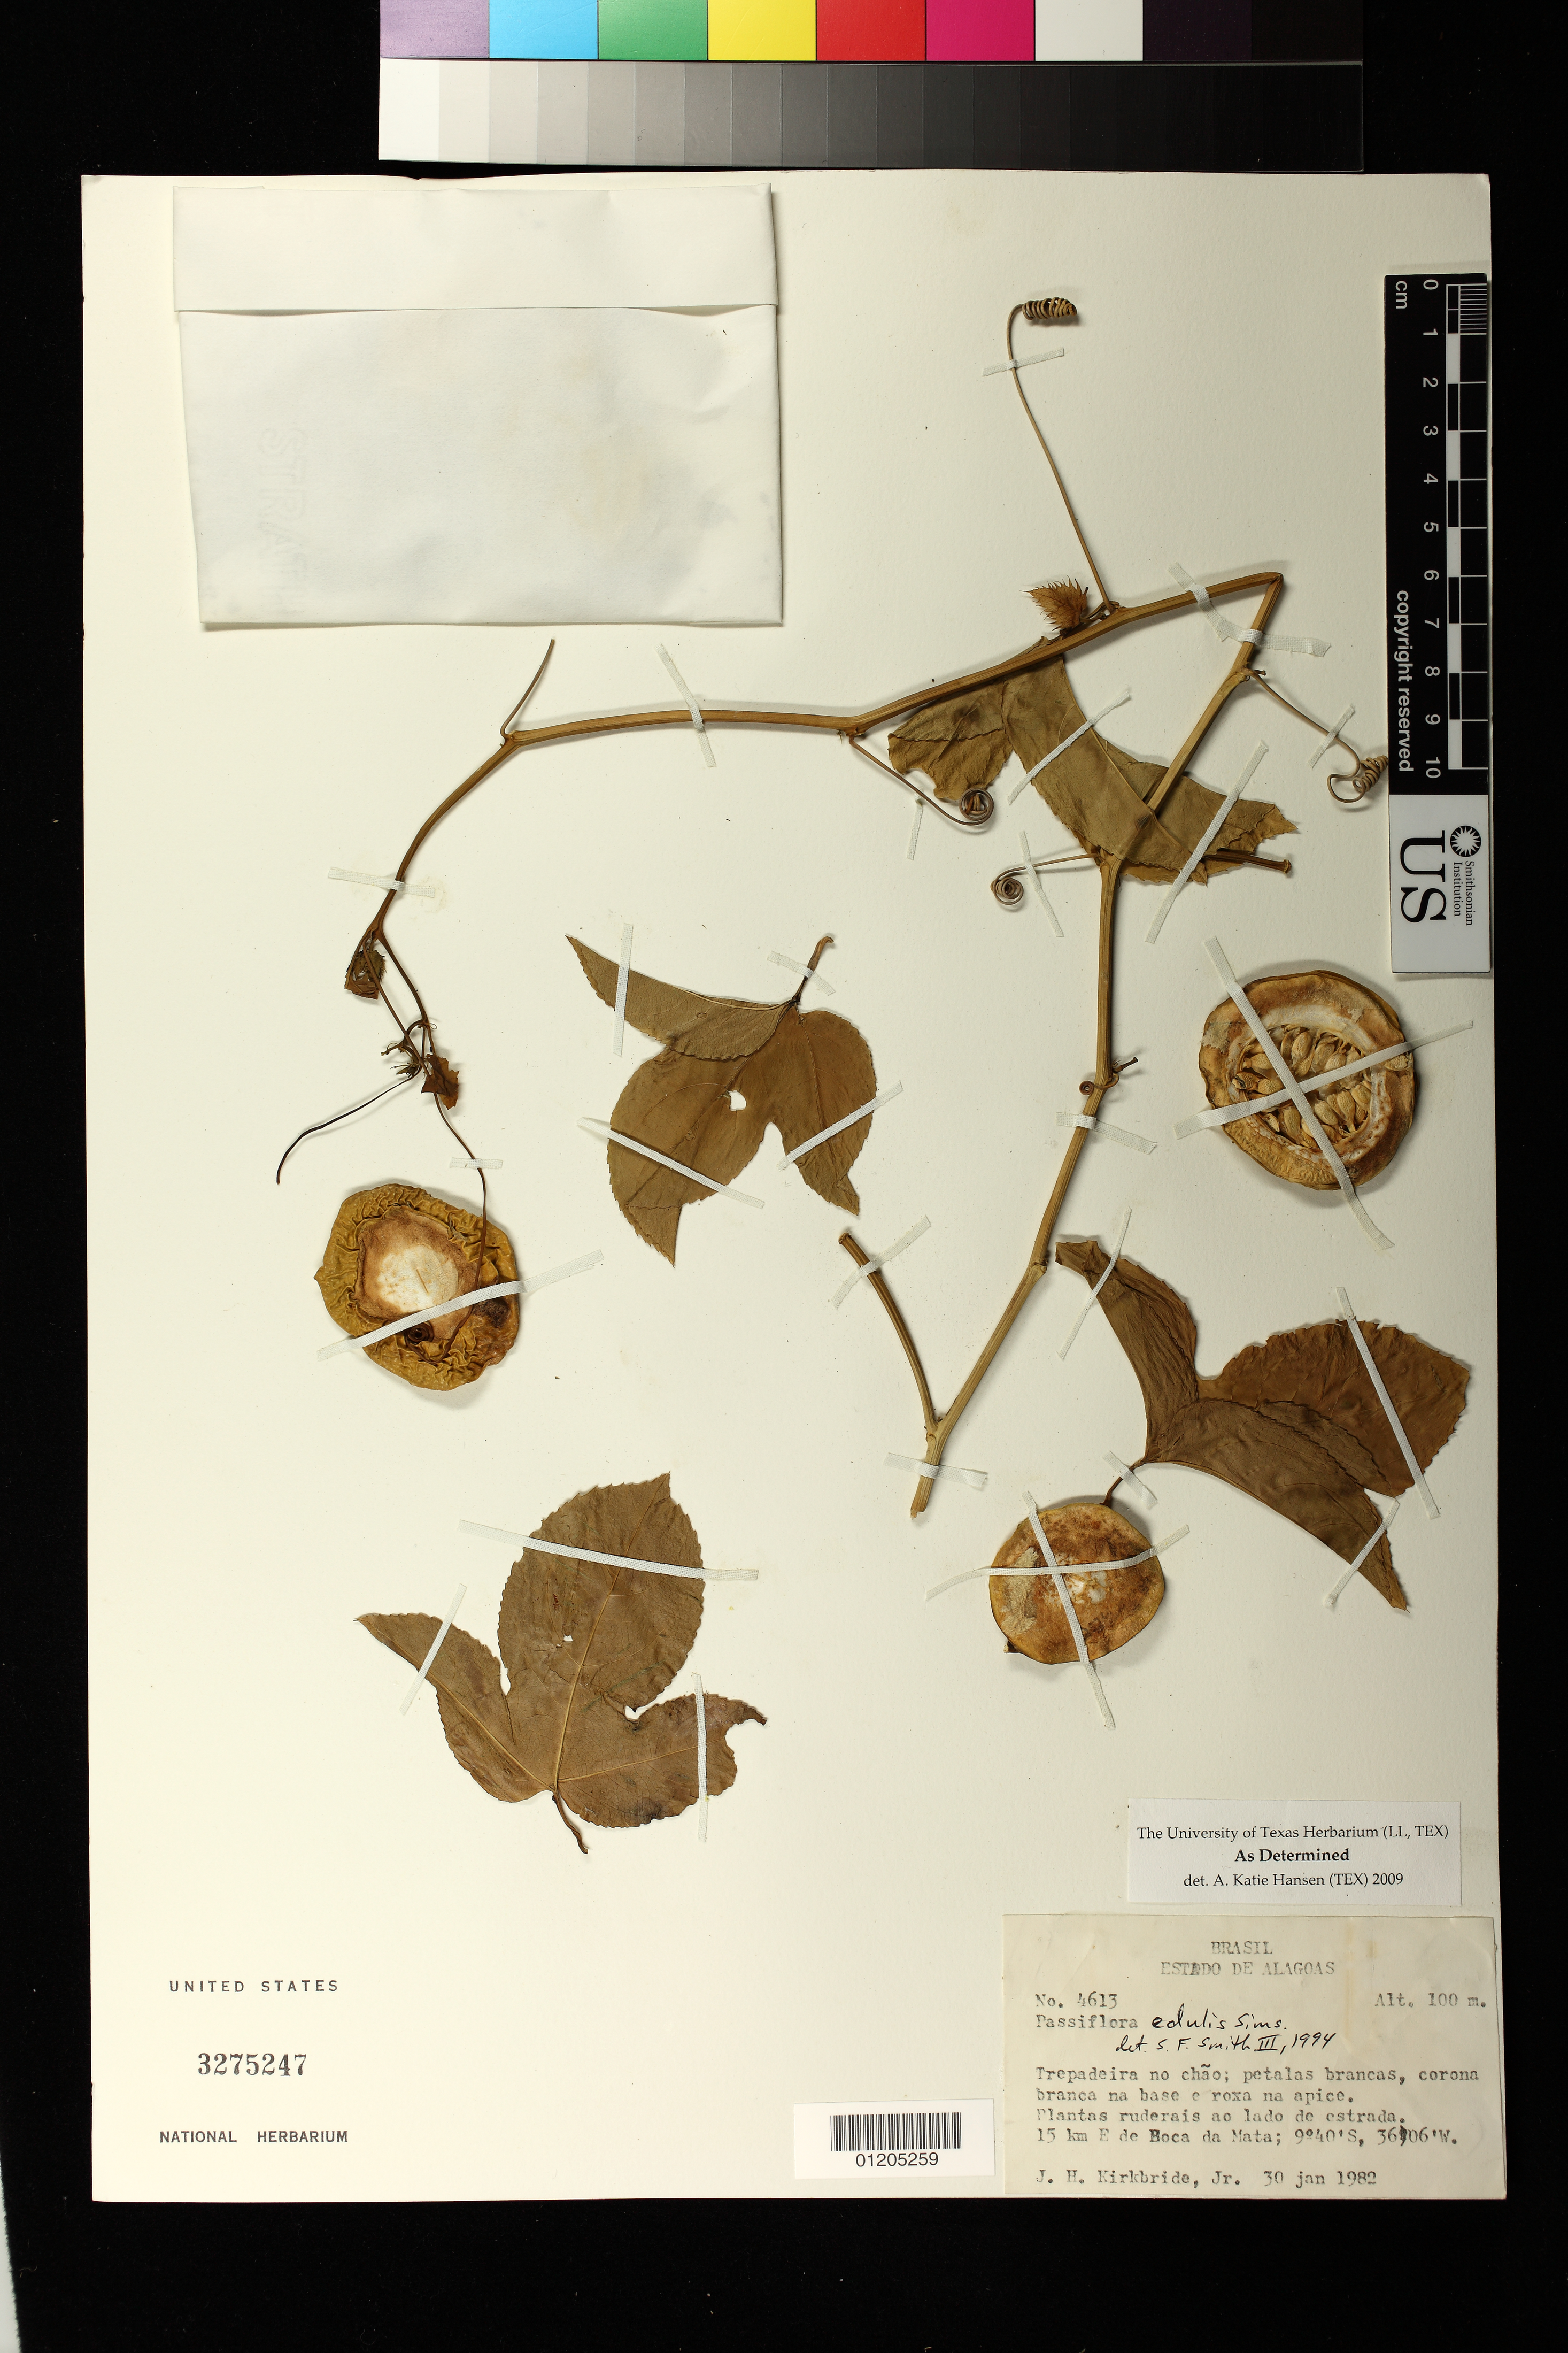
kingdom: Plantae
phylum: Tracheophyta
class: Magnoliopsida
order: Malpighiales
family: Passifloraceae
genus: Passiflora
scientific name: Passiflora edulis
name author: Sims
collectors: J. H. Kirkbride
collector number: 4613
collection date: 1982-01-30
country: Brazil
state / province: Alagoas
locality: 15 km E de Boca da Mata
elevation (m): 100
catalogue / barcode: US 3275247